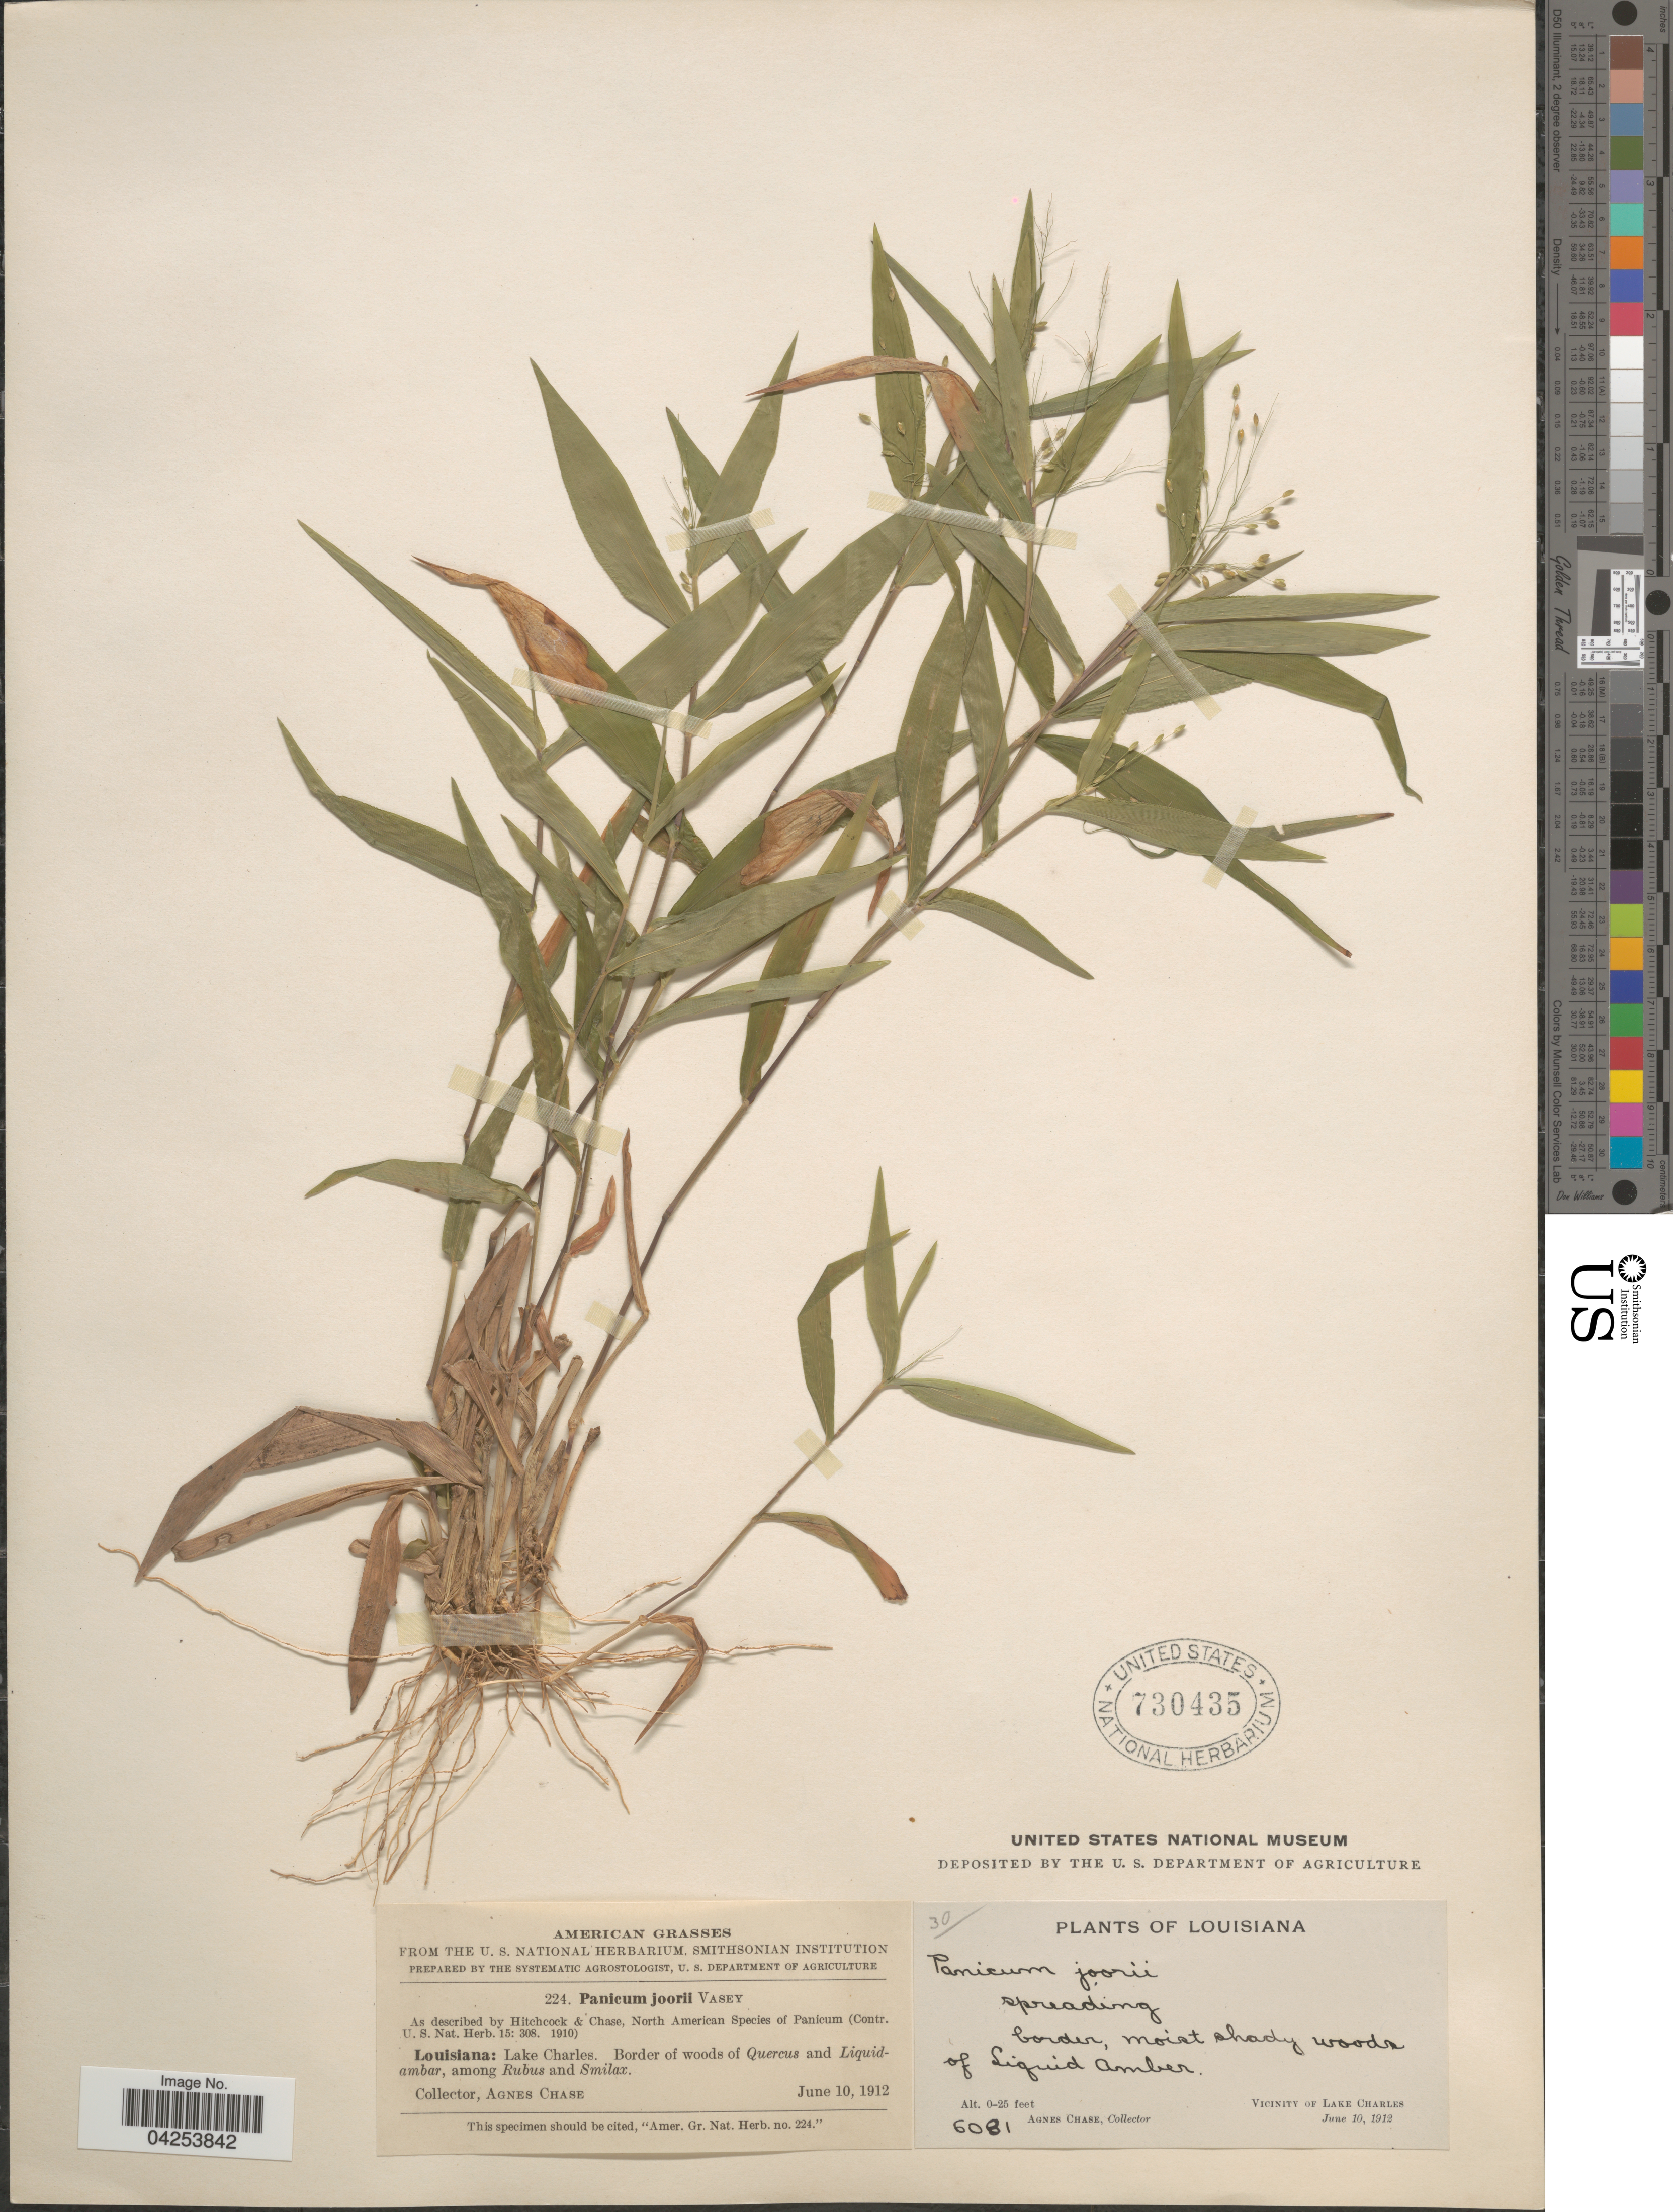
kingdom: Plantae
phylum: Tracheophyta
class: Liliopsida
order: Poales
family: Poaceae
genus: Dichanthelium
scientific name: Dichanthelium commutatum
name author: (Schult.) Gould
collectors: A. Chase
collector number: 224/6081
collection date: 1912-06-10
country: United States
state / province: Louisiana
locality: Spreading border, moist shady woods of Liquid Amber. Vicinity of Lake Charles.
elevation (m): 0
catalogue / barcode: US 730435